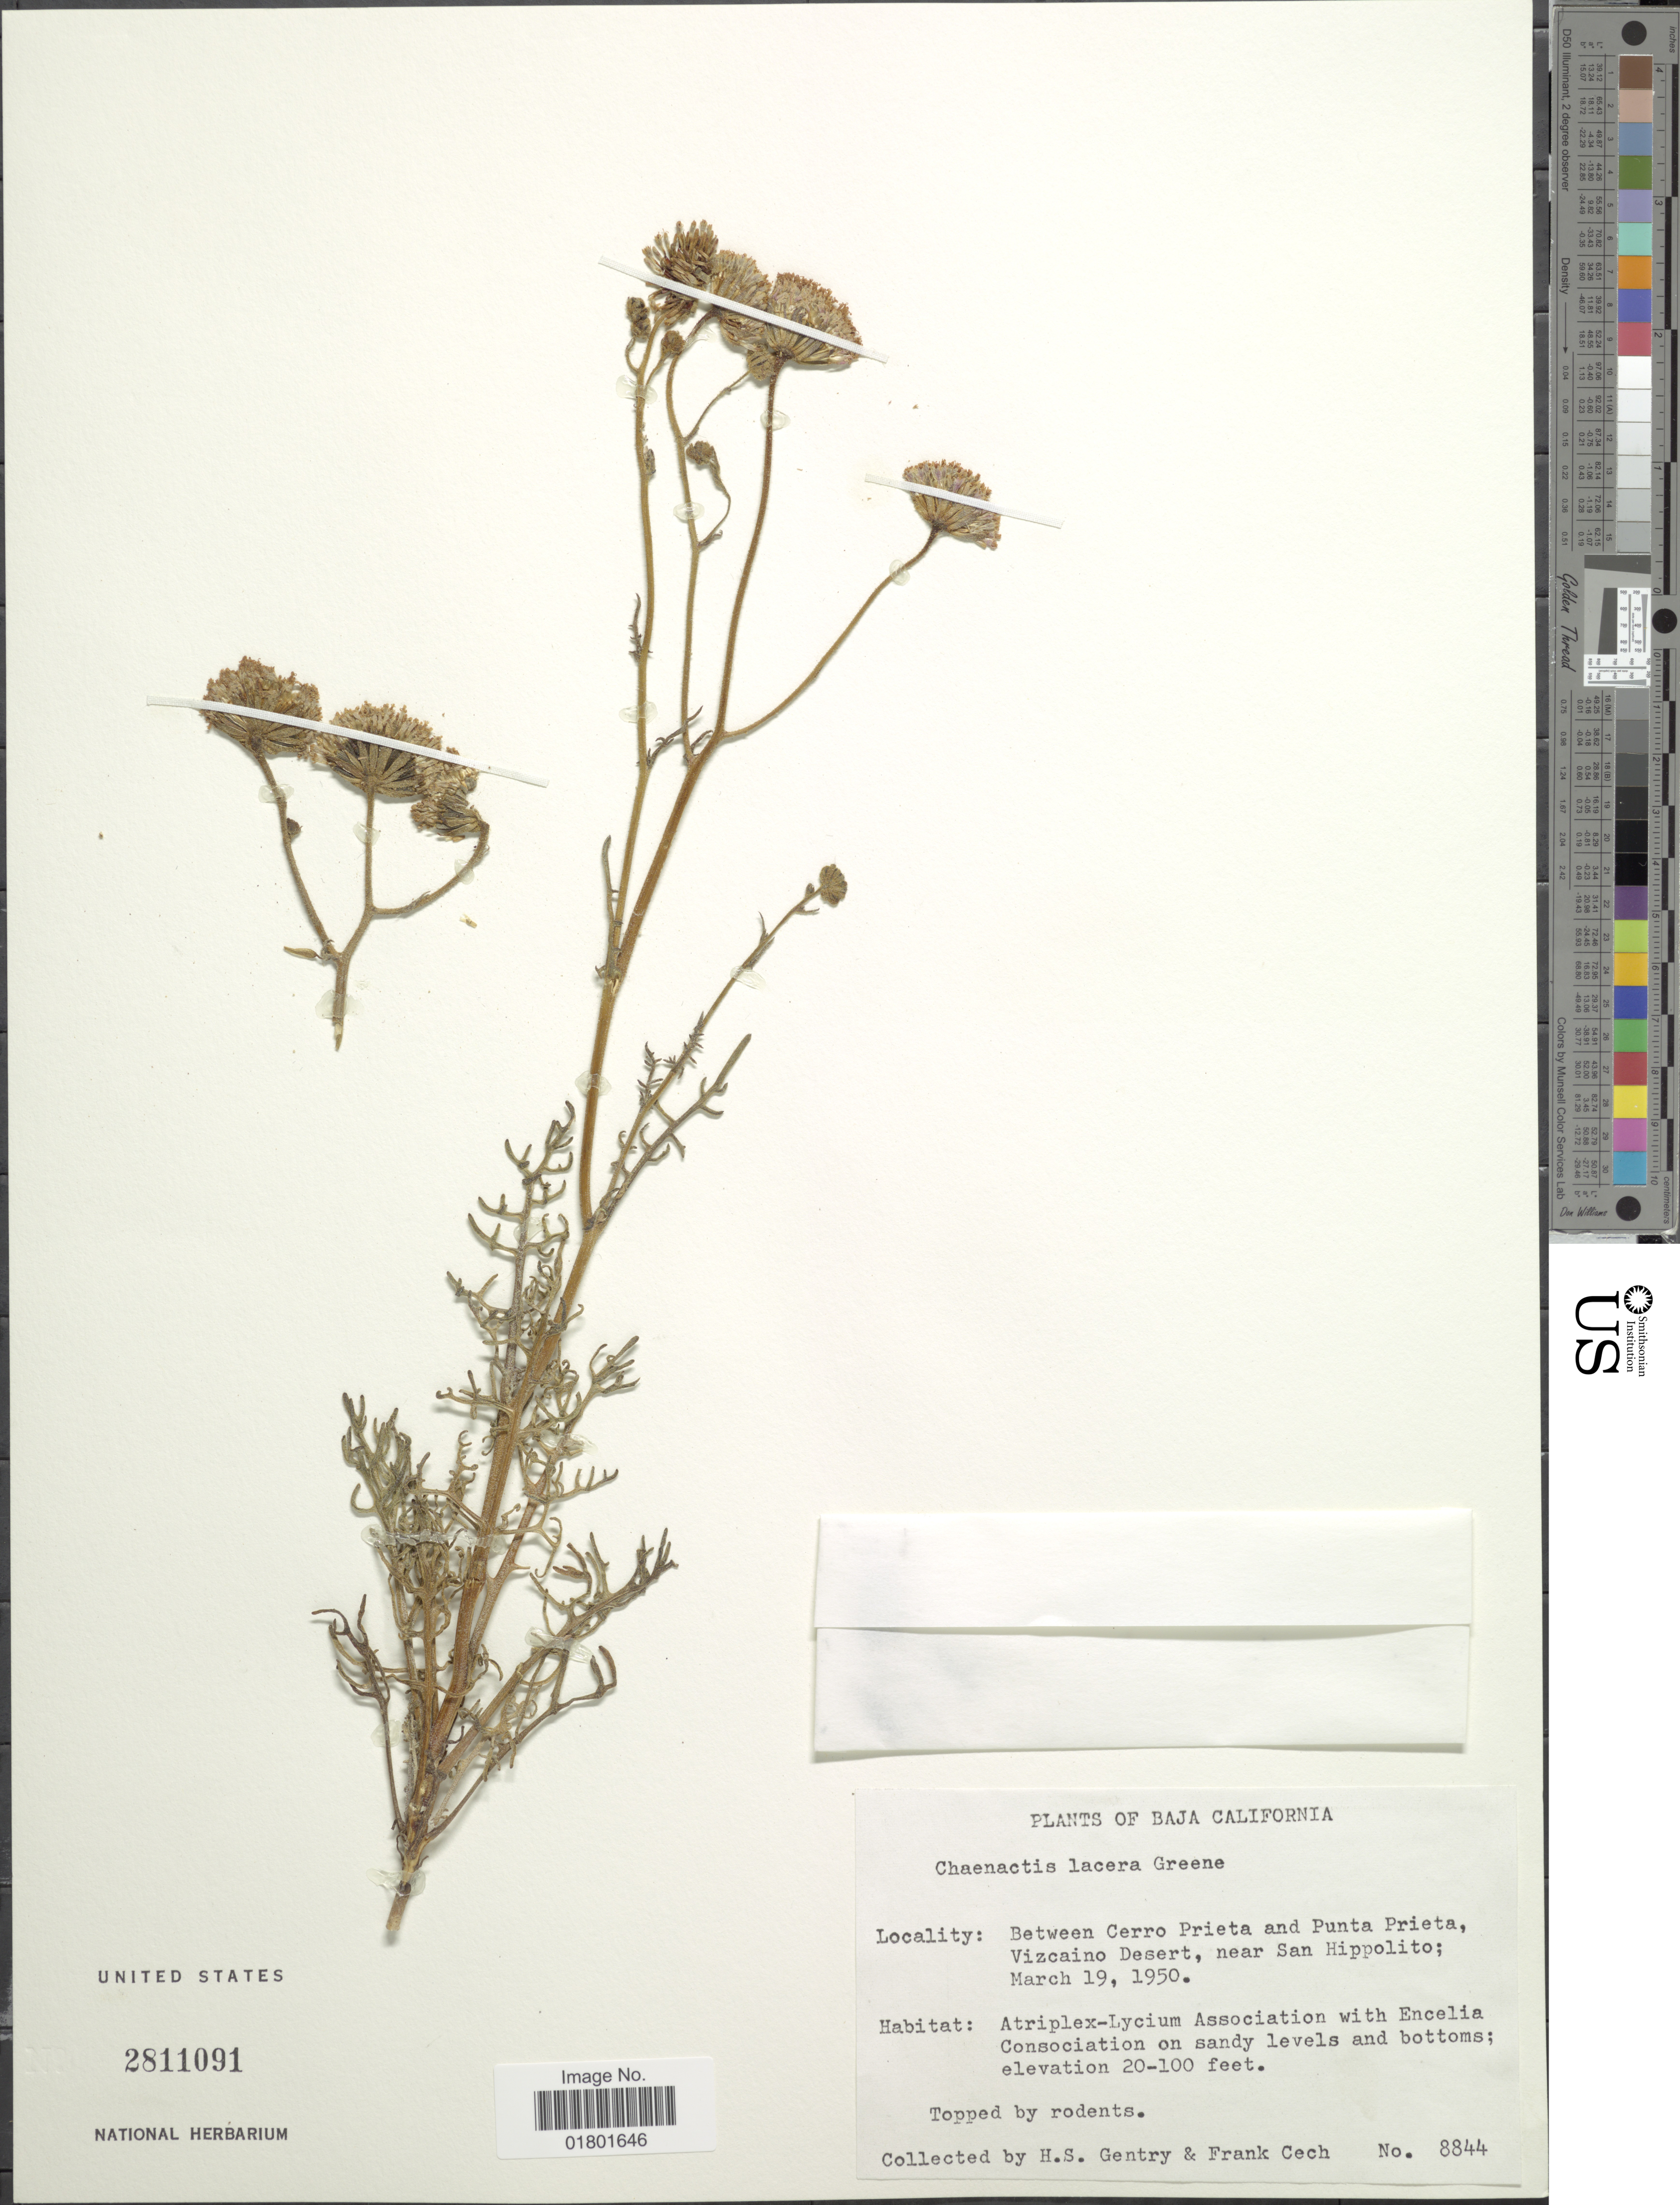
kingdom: Plantae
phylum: Tracheophyta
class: Magnoliopsida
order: Asterales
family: Asteraceae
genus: Chaenactis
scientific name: Chaenactis lacera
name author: Greene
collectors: H. S. Gentry & F. Cech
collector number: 8844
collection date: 1950-03-19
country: Mexico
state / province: Baja California Sur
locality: Between Cerro Prieta and Punta Prieta, Vizcaino Desert, near San Hippolito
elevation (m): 6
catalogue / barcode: US 2811091